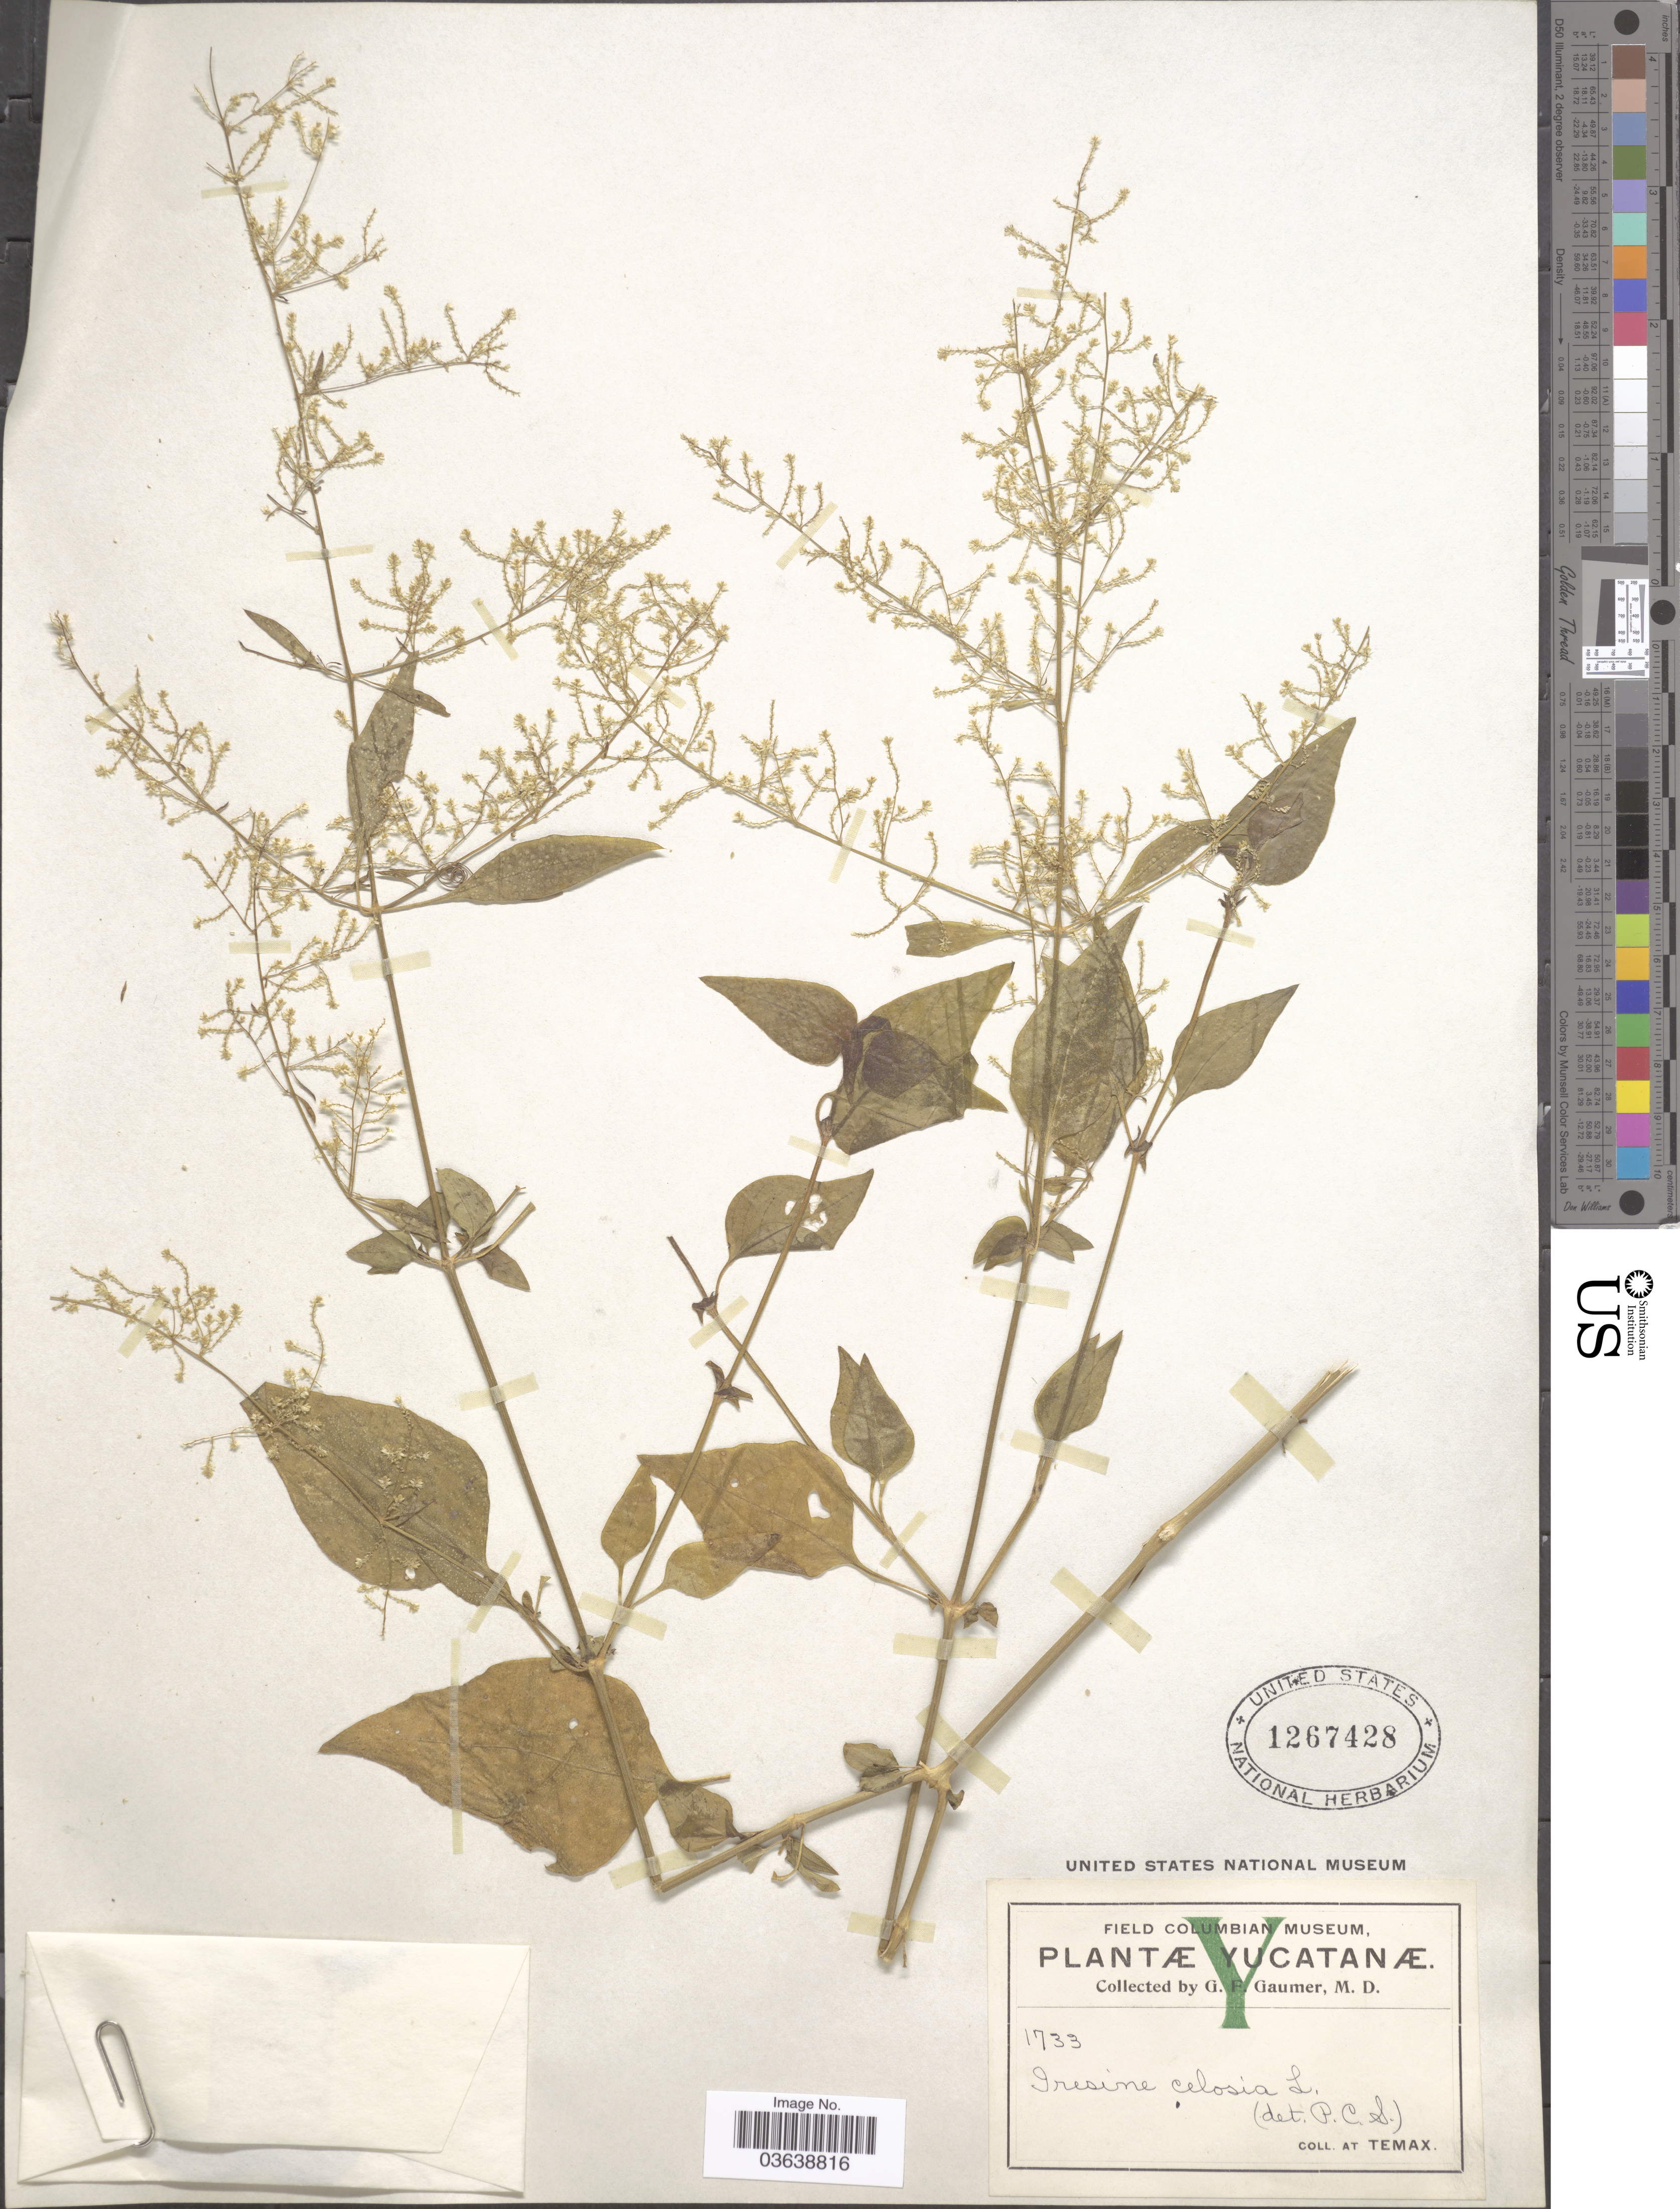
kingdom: Plantae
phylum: Tracheophyta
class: Magnoliopsida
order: Caryophyllales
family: Amaranthaceae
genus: Iresine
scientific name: Iresine celosia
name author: L.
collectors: G. F. Gaumer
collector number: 1733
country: Mexico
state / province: Yucatán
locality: At Temax.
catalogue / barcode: US 1267428